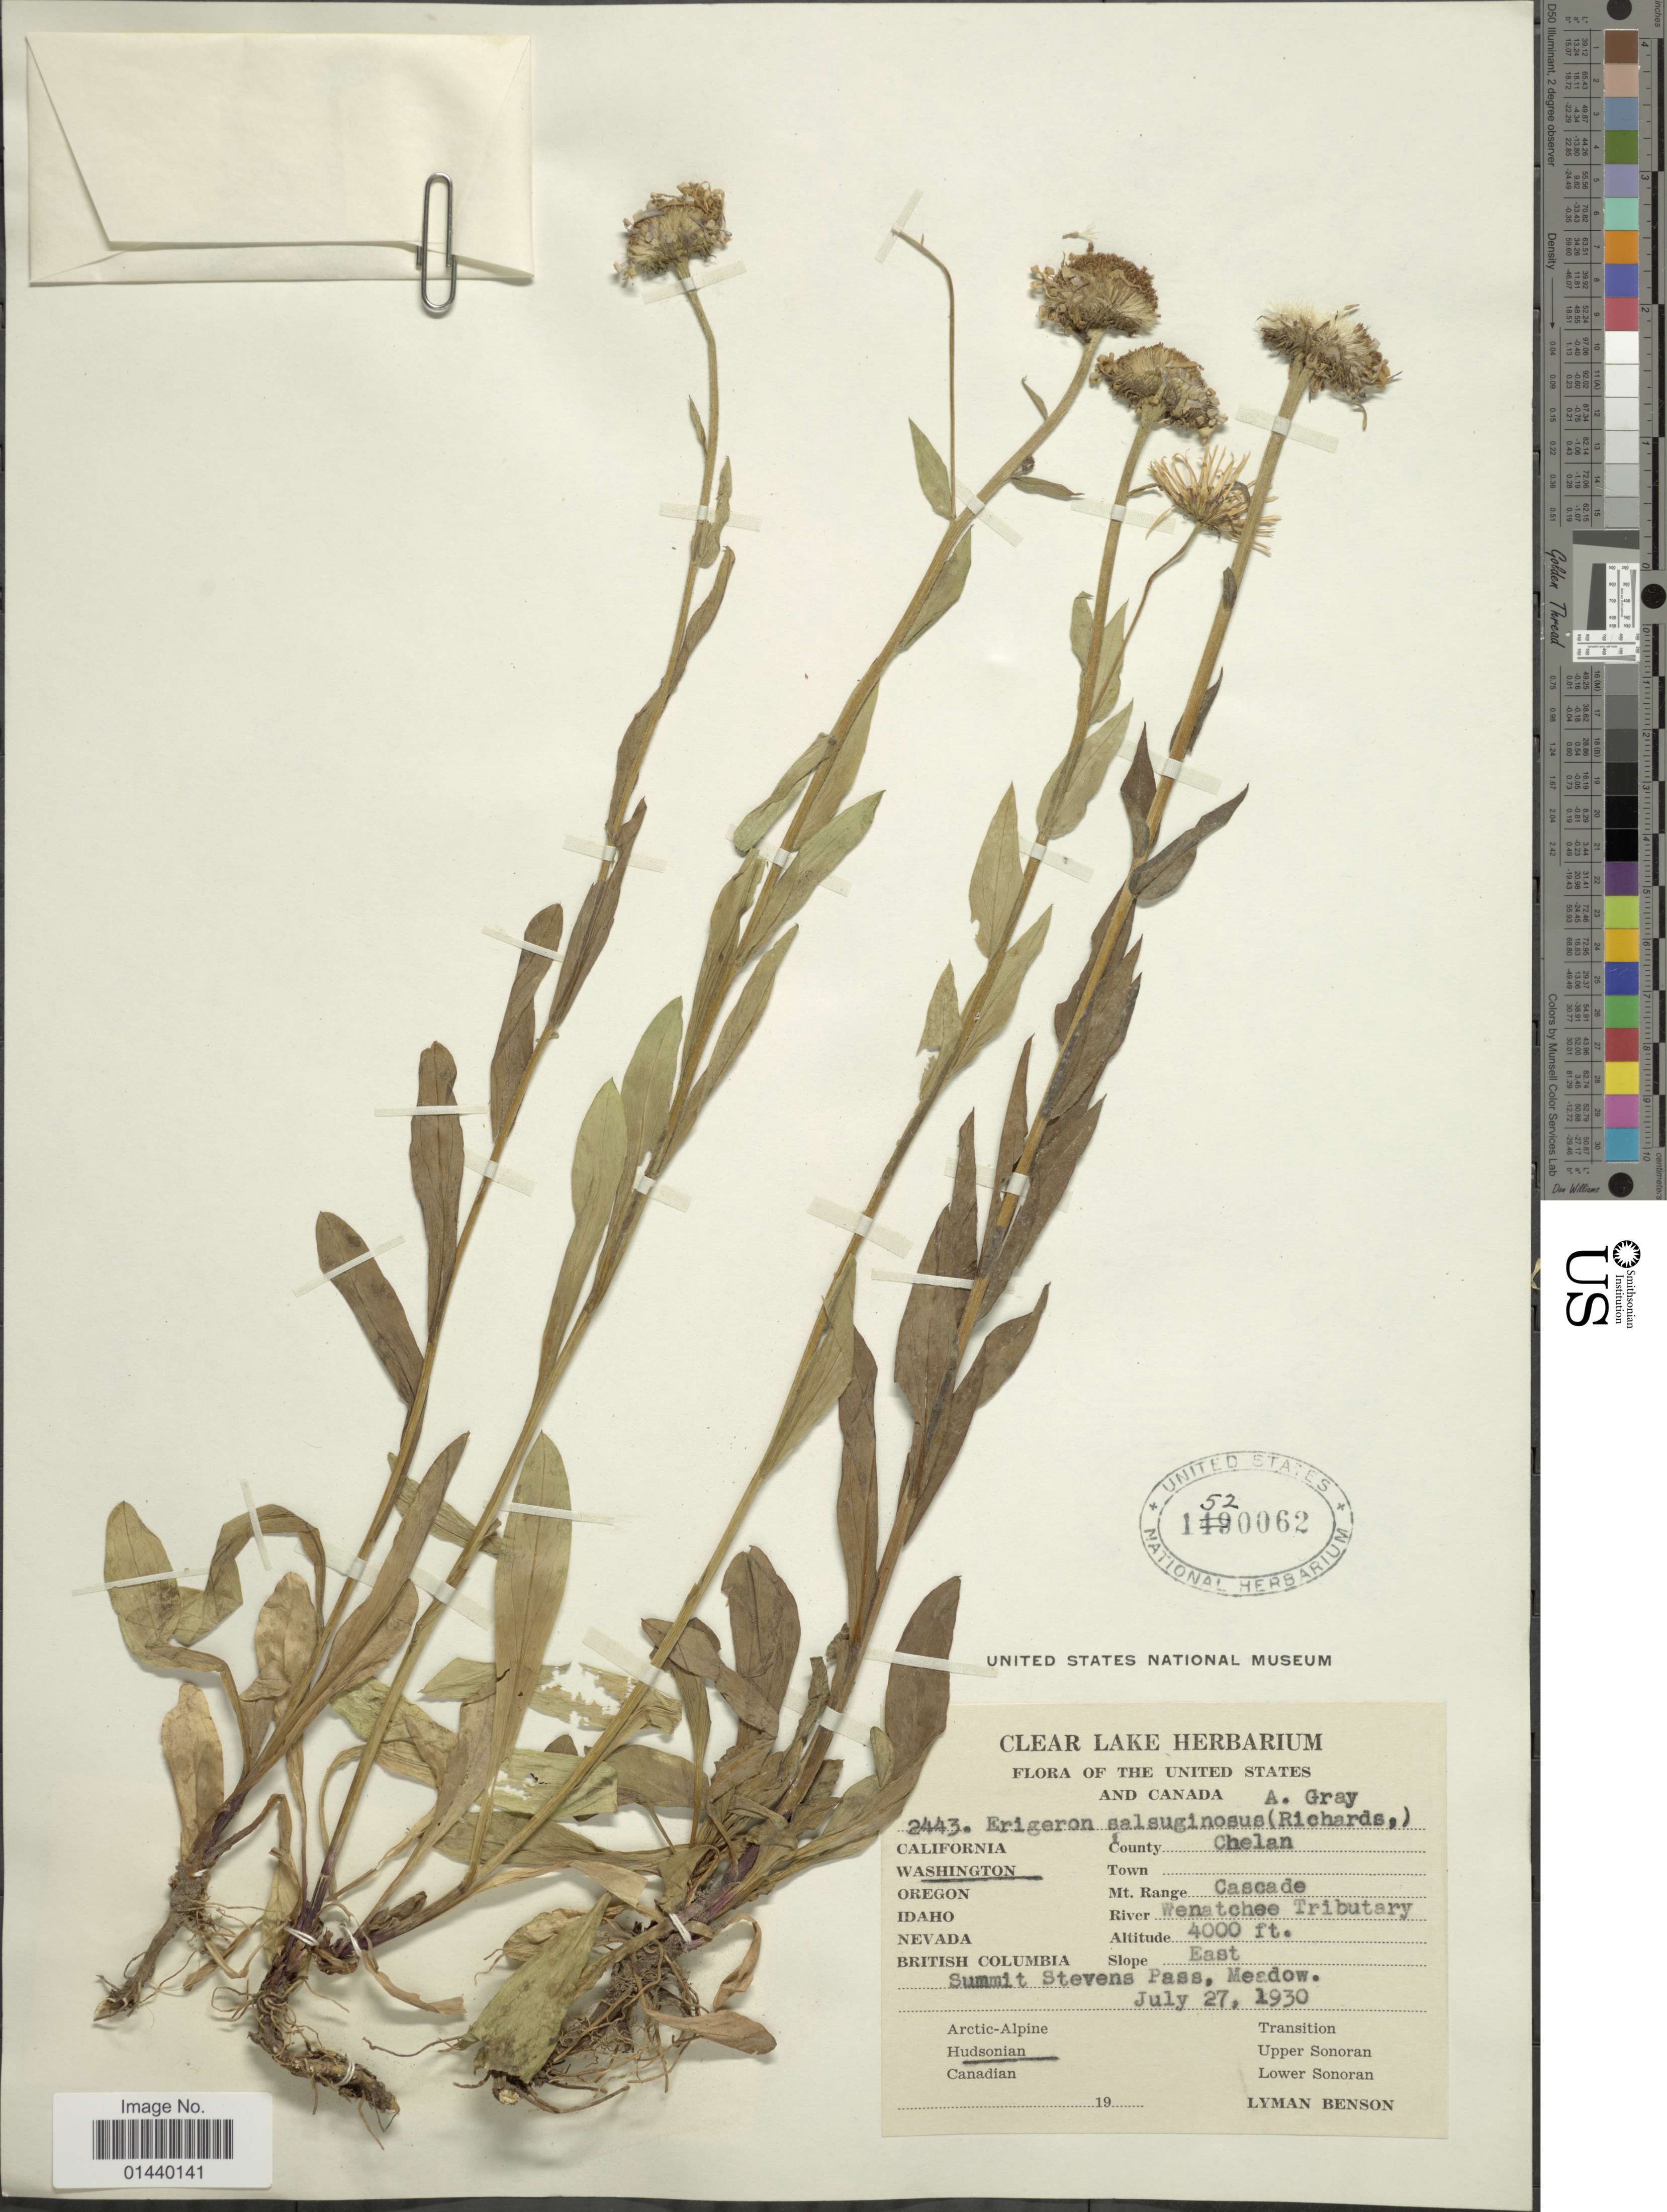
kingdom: Plantae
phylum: Tracheophyta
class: Magnoliopsida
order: Asterales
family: Asteraceae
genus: Erigeron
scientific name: Erigeron salsuginosus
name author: (Richardson ex R. Br.) A. Gray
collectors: L. D. Benson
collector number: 2443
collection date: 1930-07-27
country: United States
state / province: Washington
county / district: Chelan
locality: County Chelan. Mt. Range Cascade. River Wenatchee Tributary. Summit Stevens Pass, Meadow. Hudsonian.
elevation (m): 1219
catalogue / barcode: US 1520062